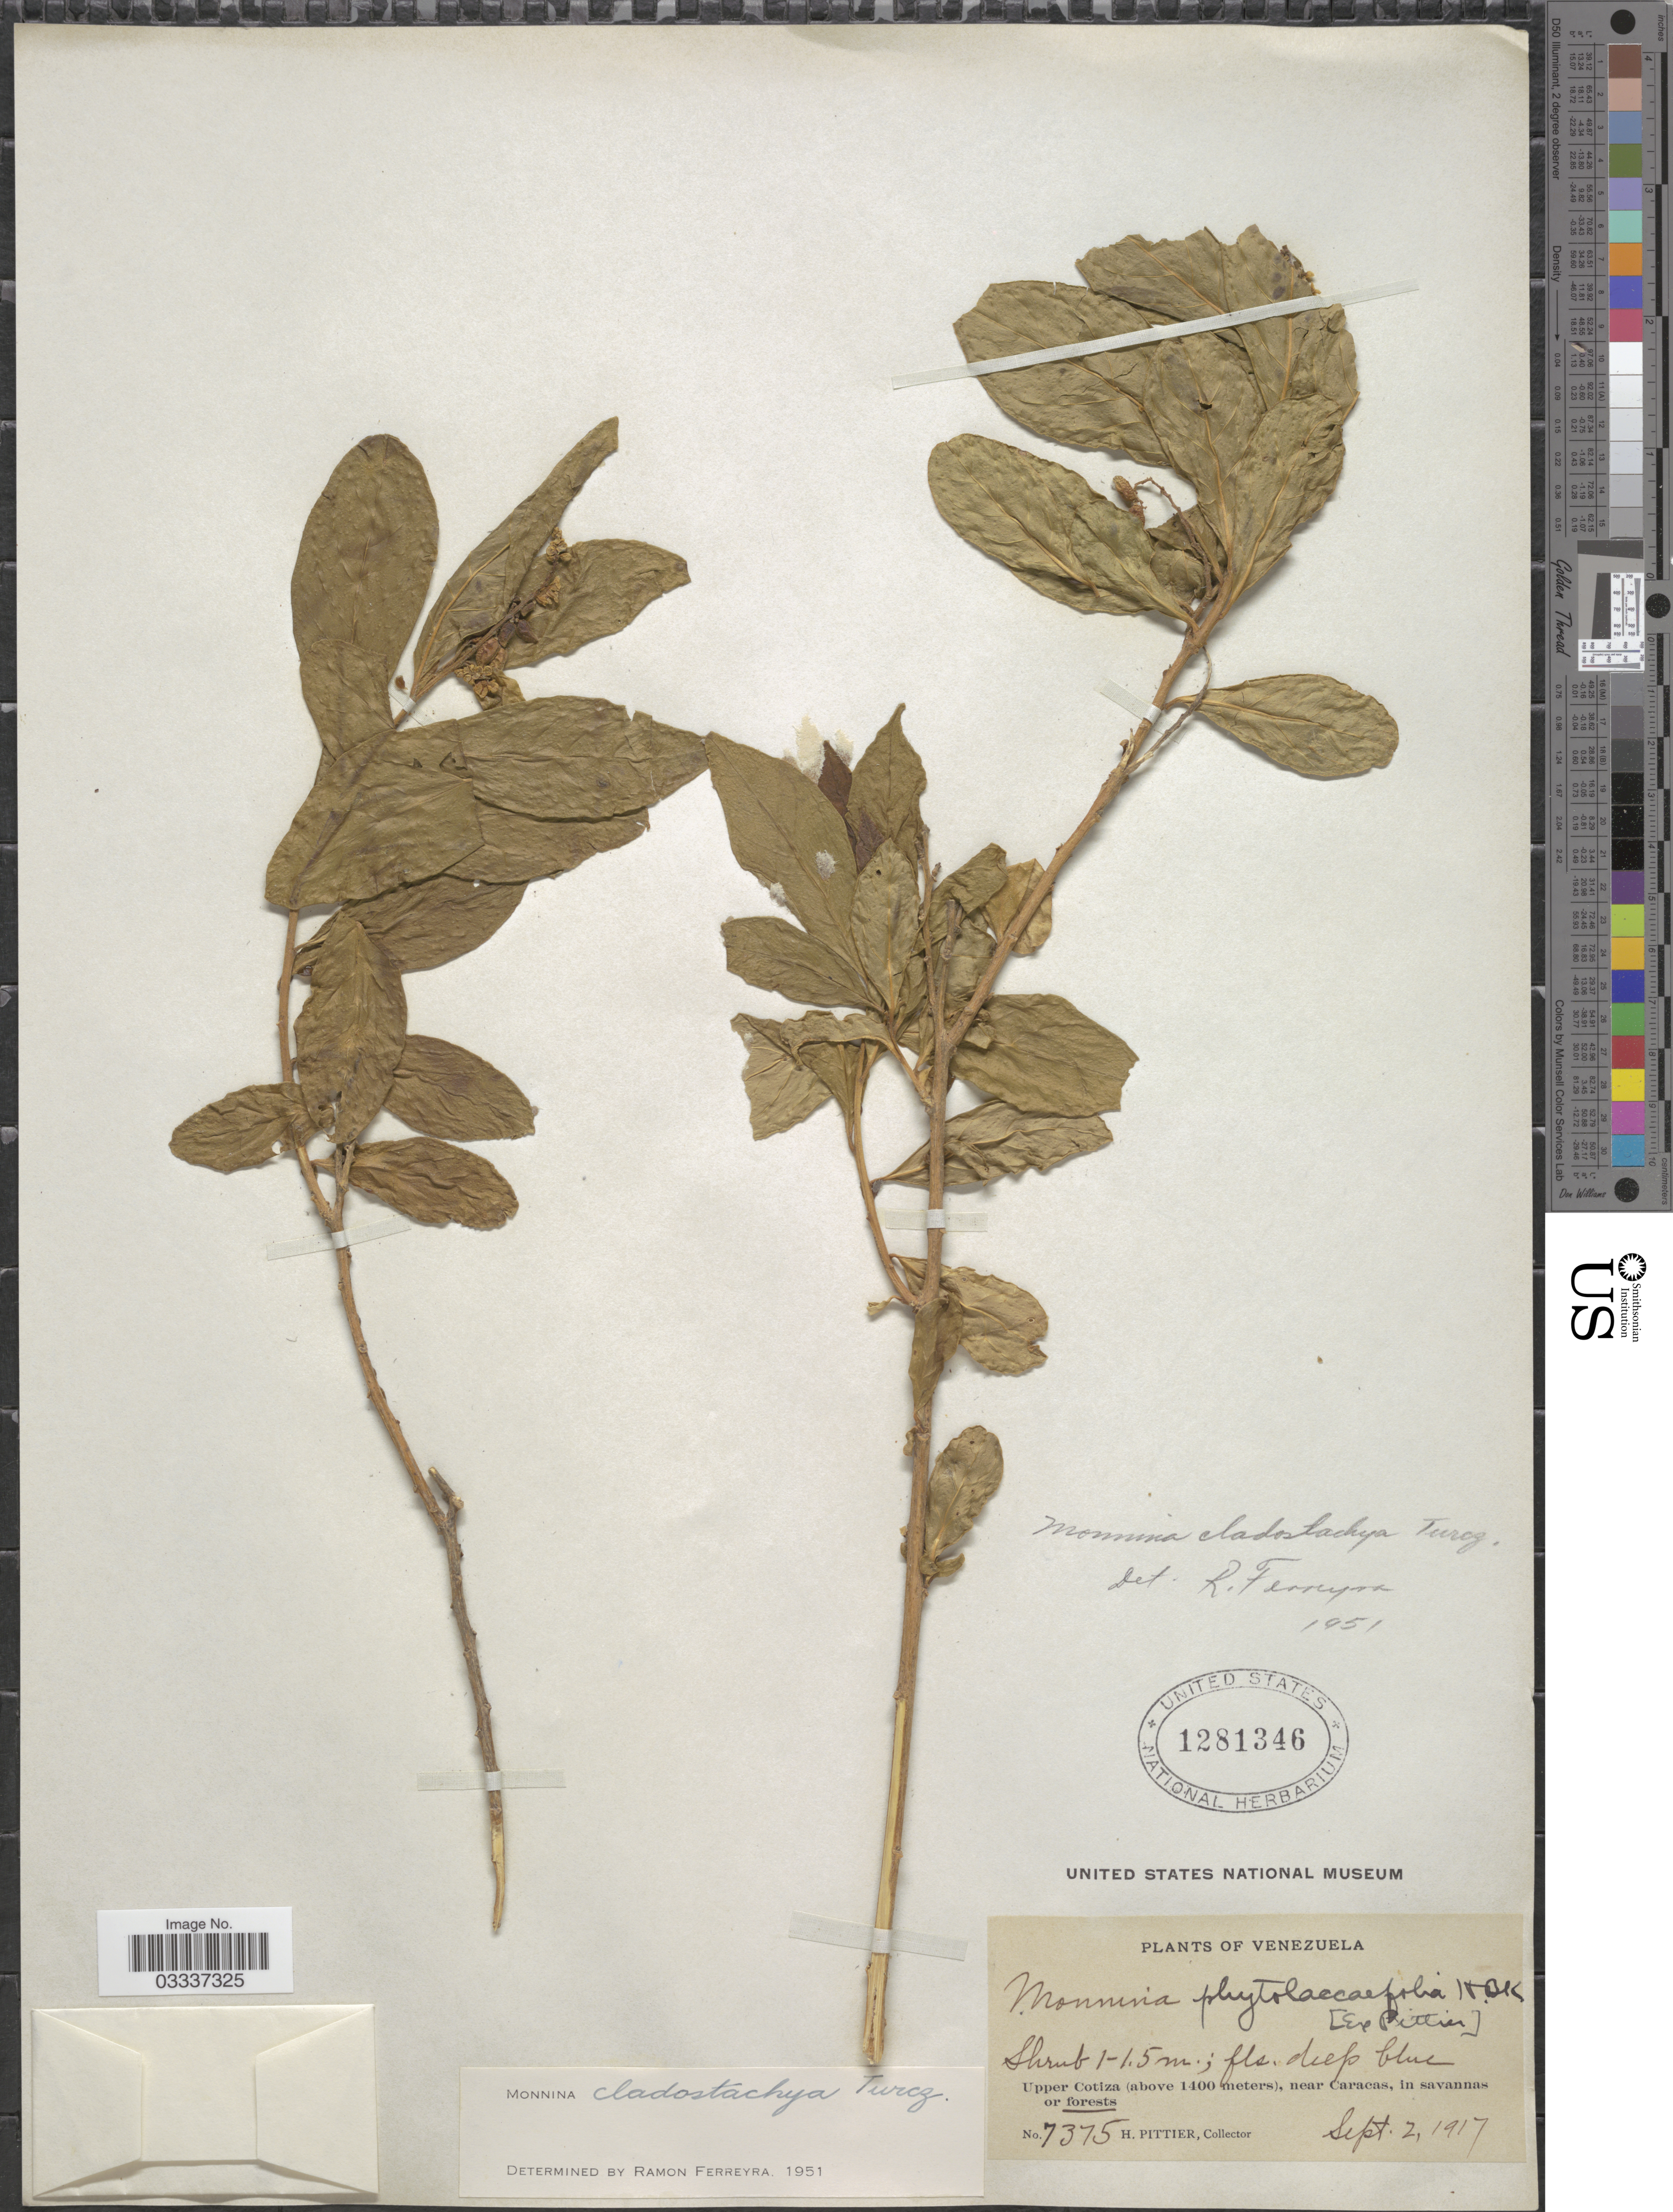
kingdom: Plantae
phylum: Tracheophyta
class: Magnoliopsida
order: Fabales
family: Polygalaceae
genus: Monnina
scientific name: Monnina cladostachya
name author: Turcz.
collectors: H. F. Pittier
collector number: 7375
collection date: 1917-09-02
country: Venezuela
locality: Upper Cotiza, near Caracas.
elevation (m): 1400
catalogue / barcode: US 1281346